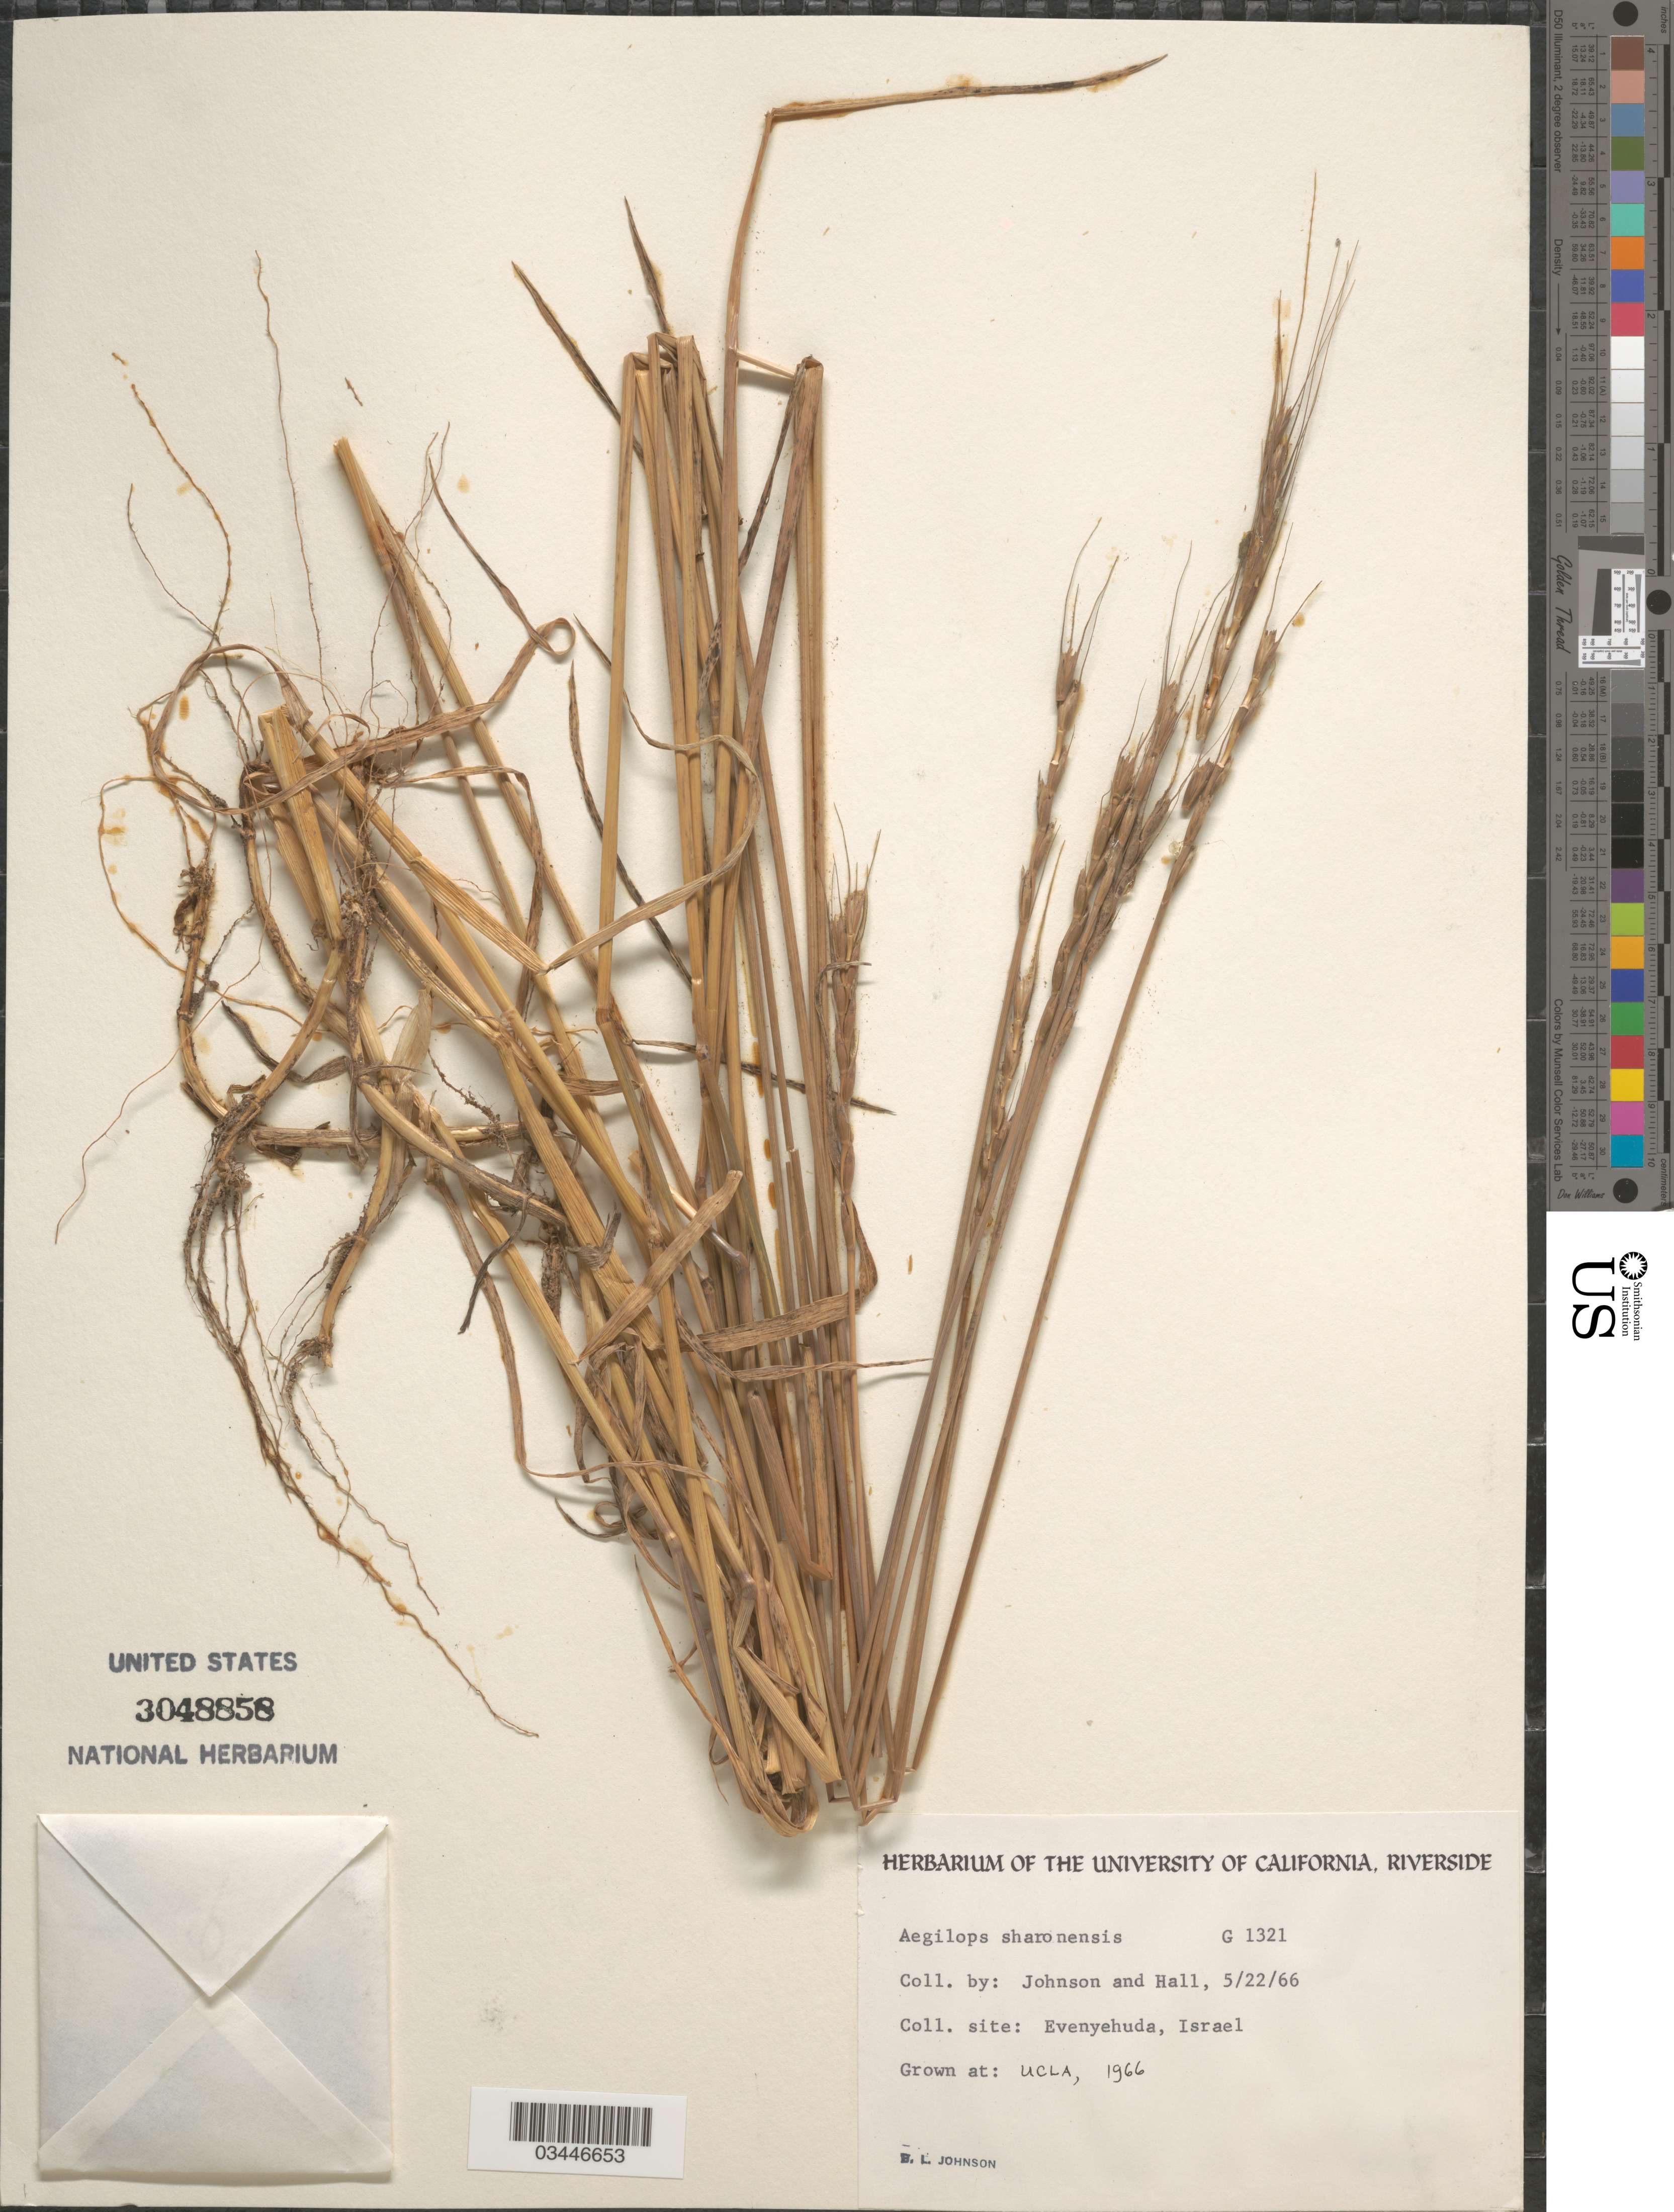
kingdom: Plantae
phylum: Tracheophyta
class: Liliopsida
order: Poales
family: Poaceae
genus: Aegilops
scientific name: Aegilops sharonensis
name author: Eig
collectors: B. Johnson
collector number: G1321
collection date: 1966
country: United States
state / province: California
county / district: Los Angeles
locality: UCLA.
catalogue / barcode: US 3048858